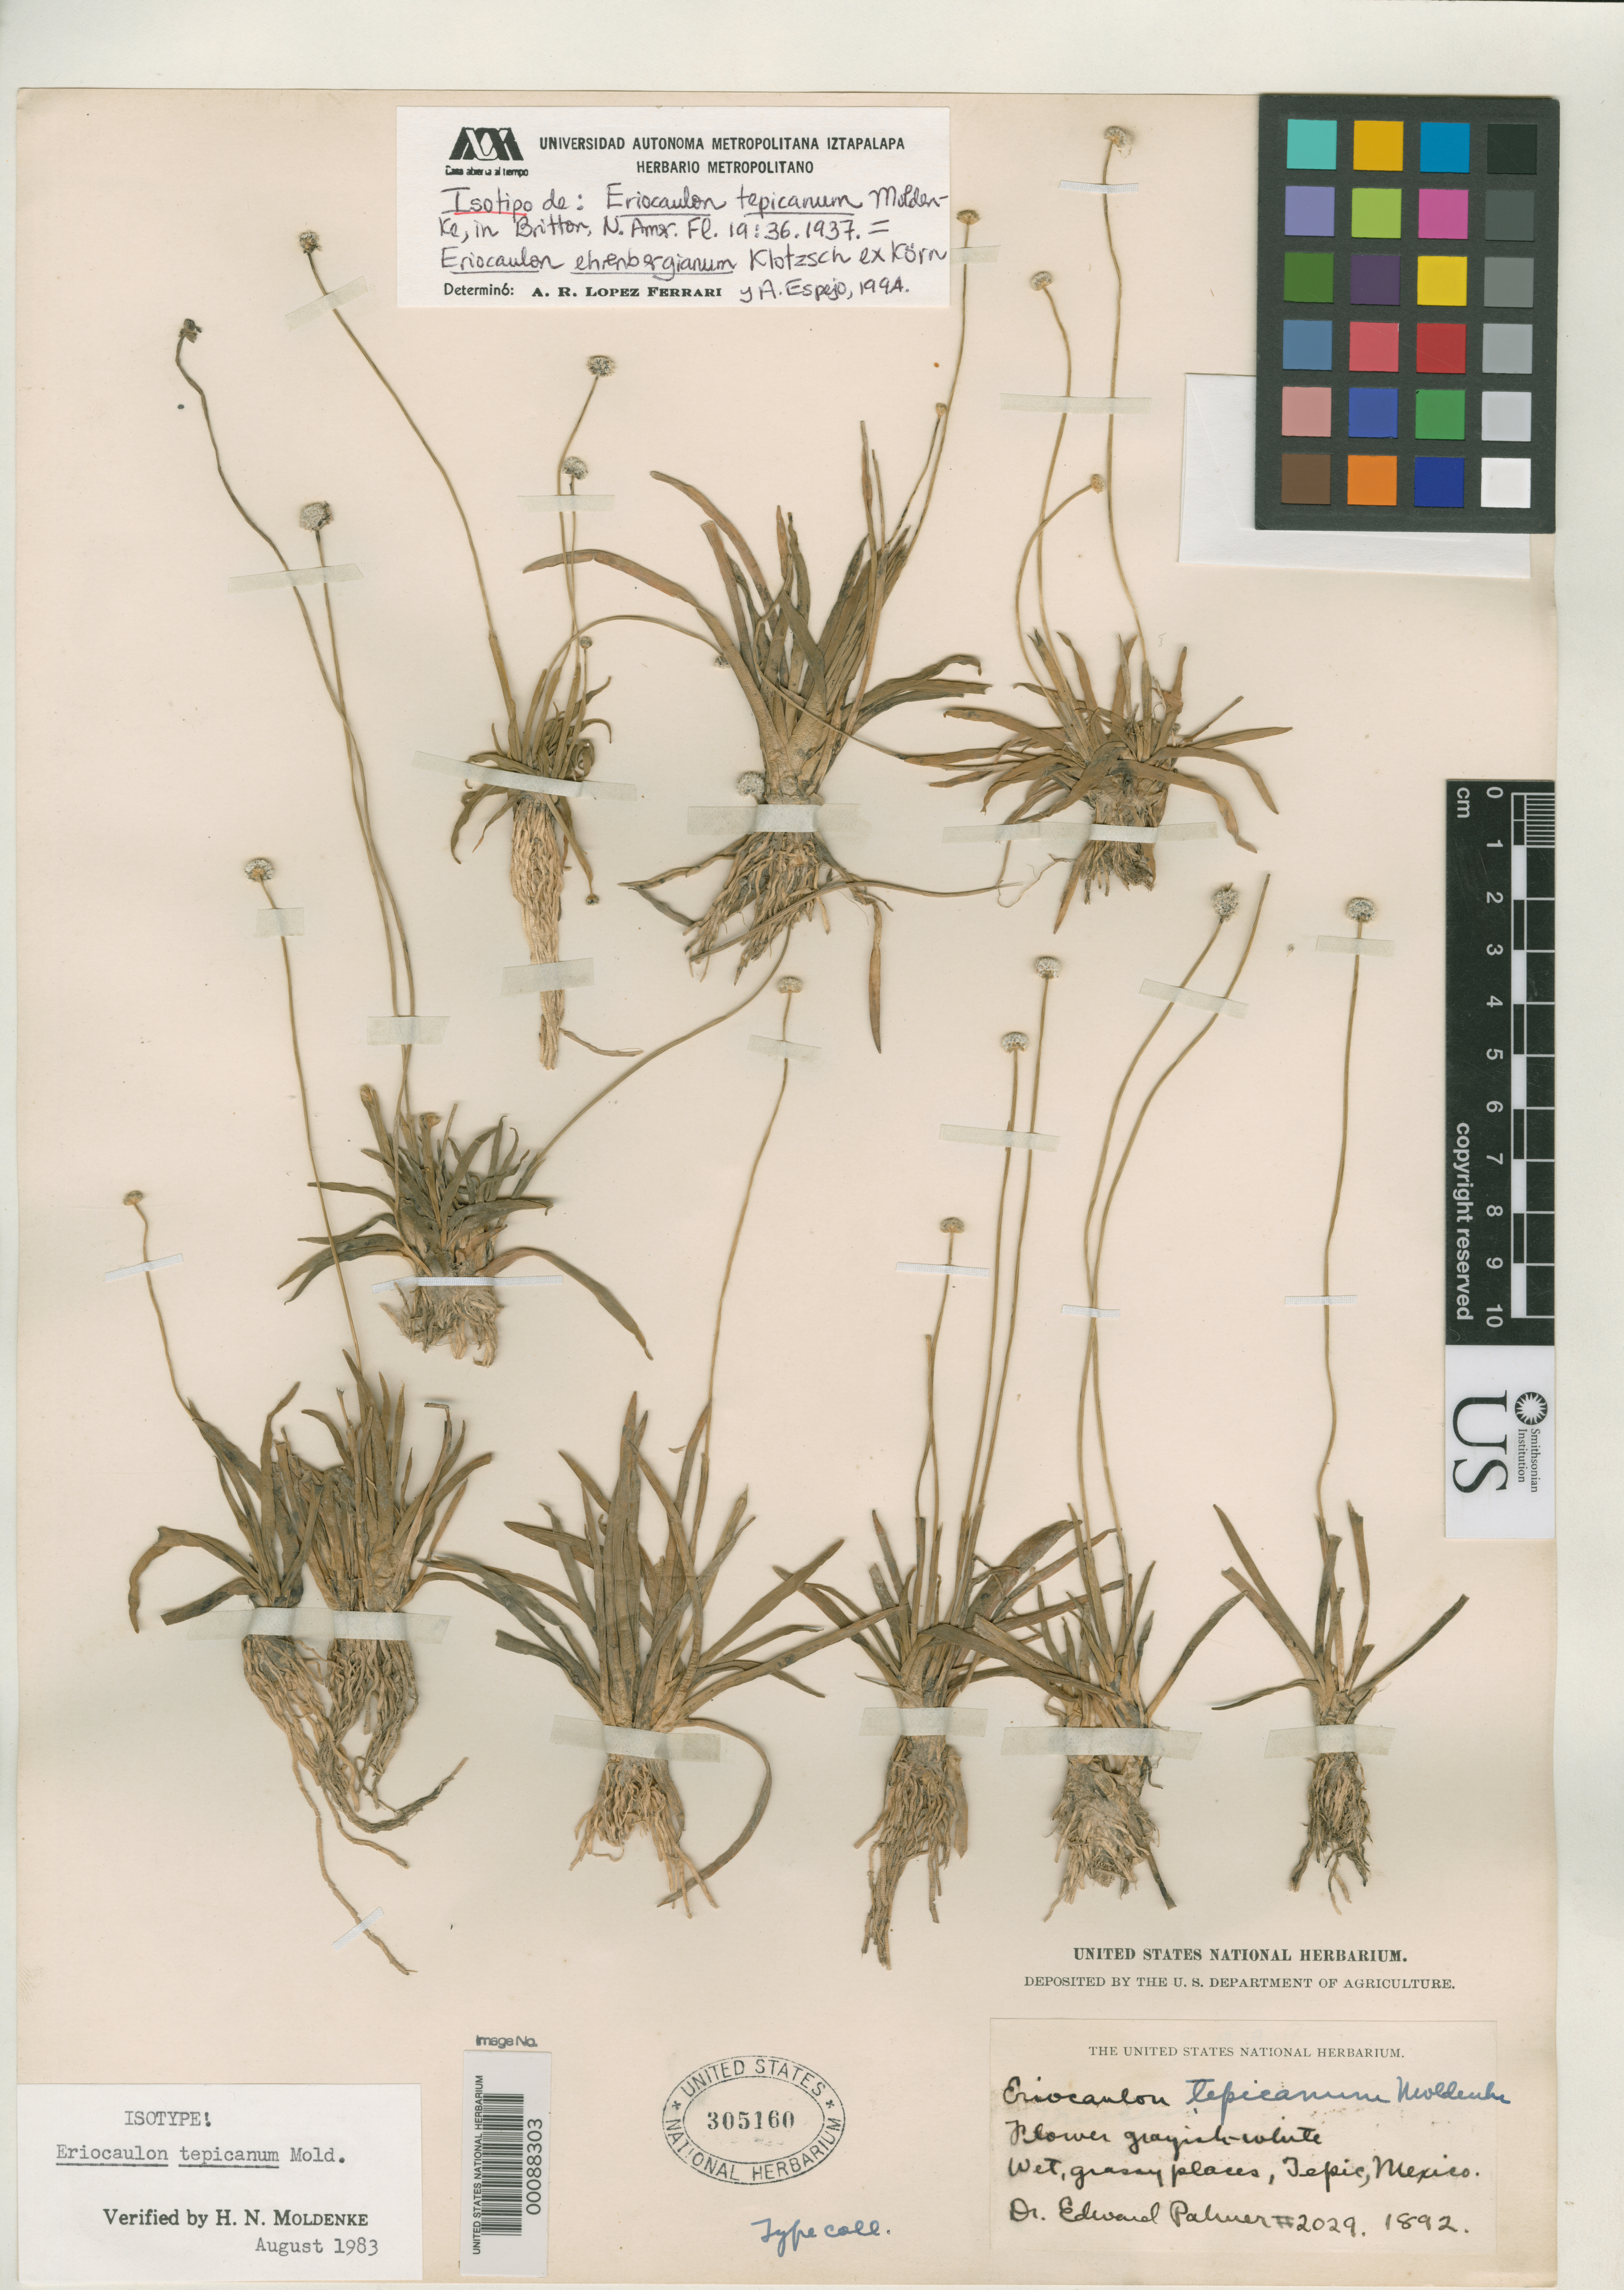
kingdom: Plantae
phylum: Tracheophyta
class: Liliopsida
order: Poales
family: Eriocaulaceae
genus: Eriocaulon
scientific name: Eriocaulon tepicanum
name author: Moldenke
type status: Isotype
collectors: E. Palmer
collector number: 2029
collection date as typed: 1892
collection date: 1892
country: Mexico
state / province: Nayarit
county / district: Tepic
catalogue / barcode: US 305160